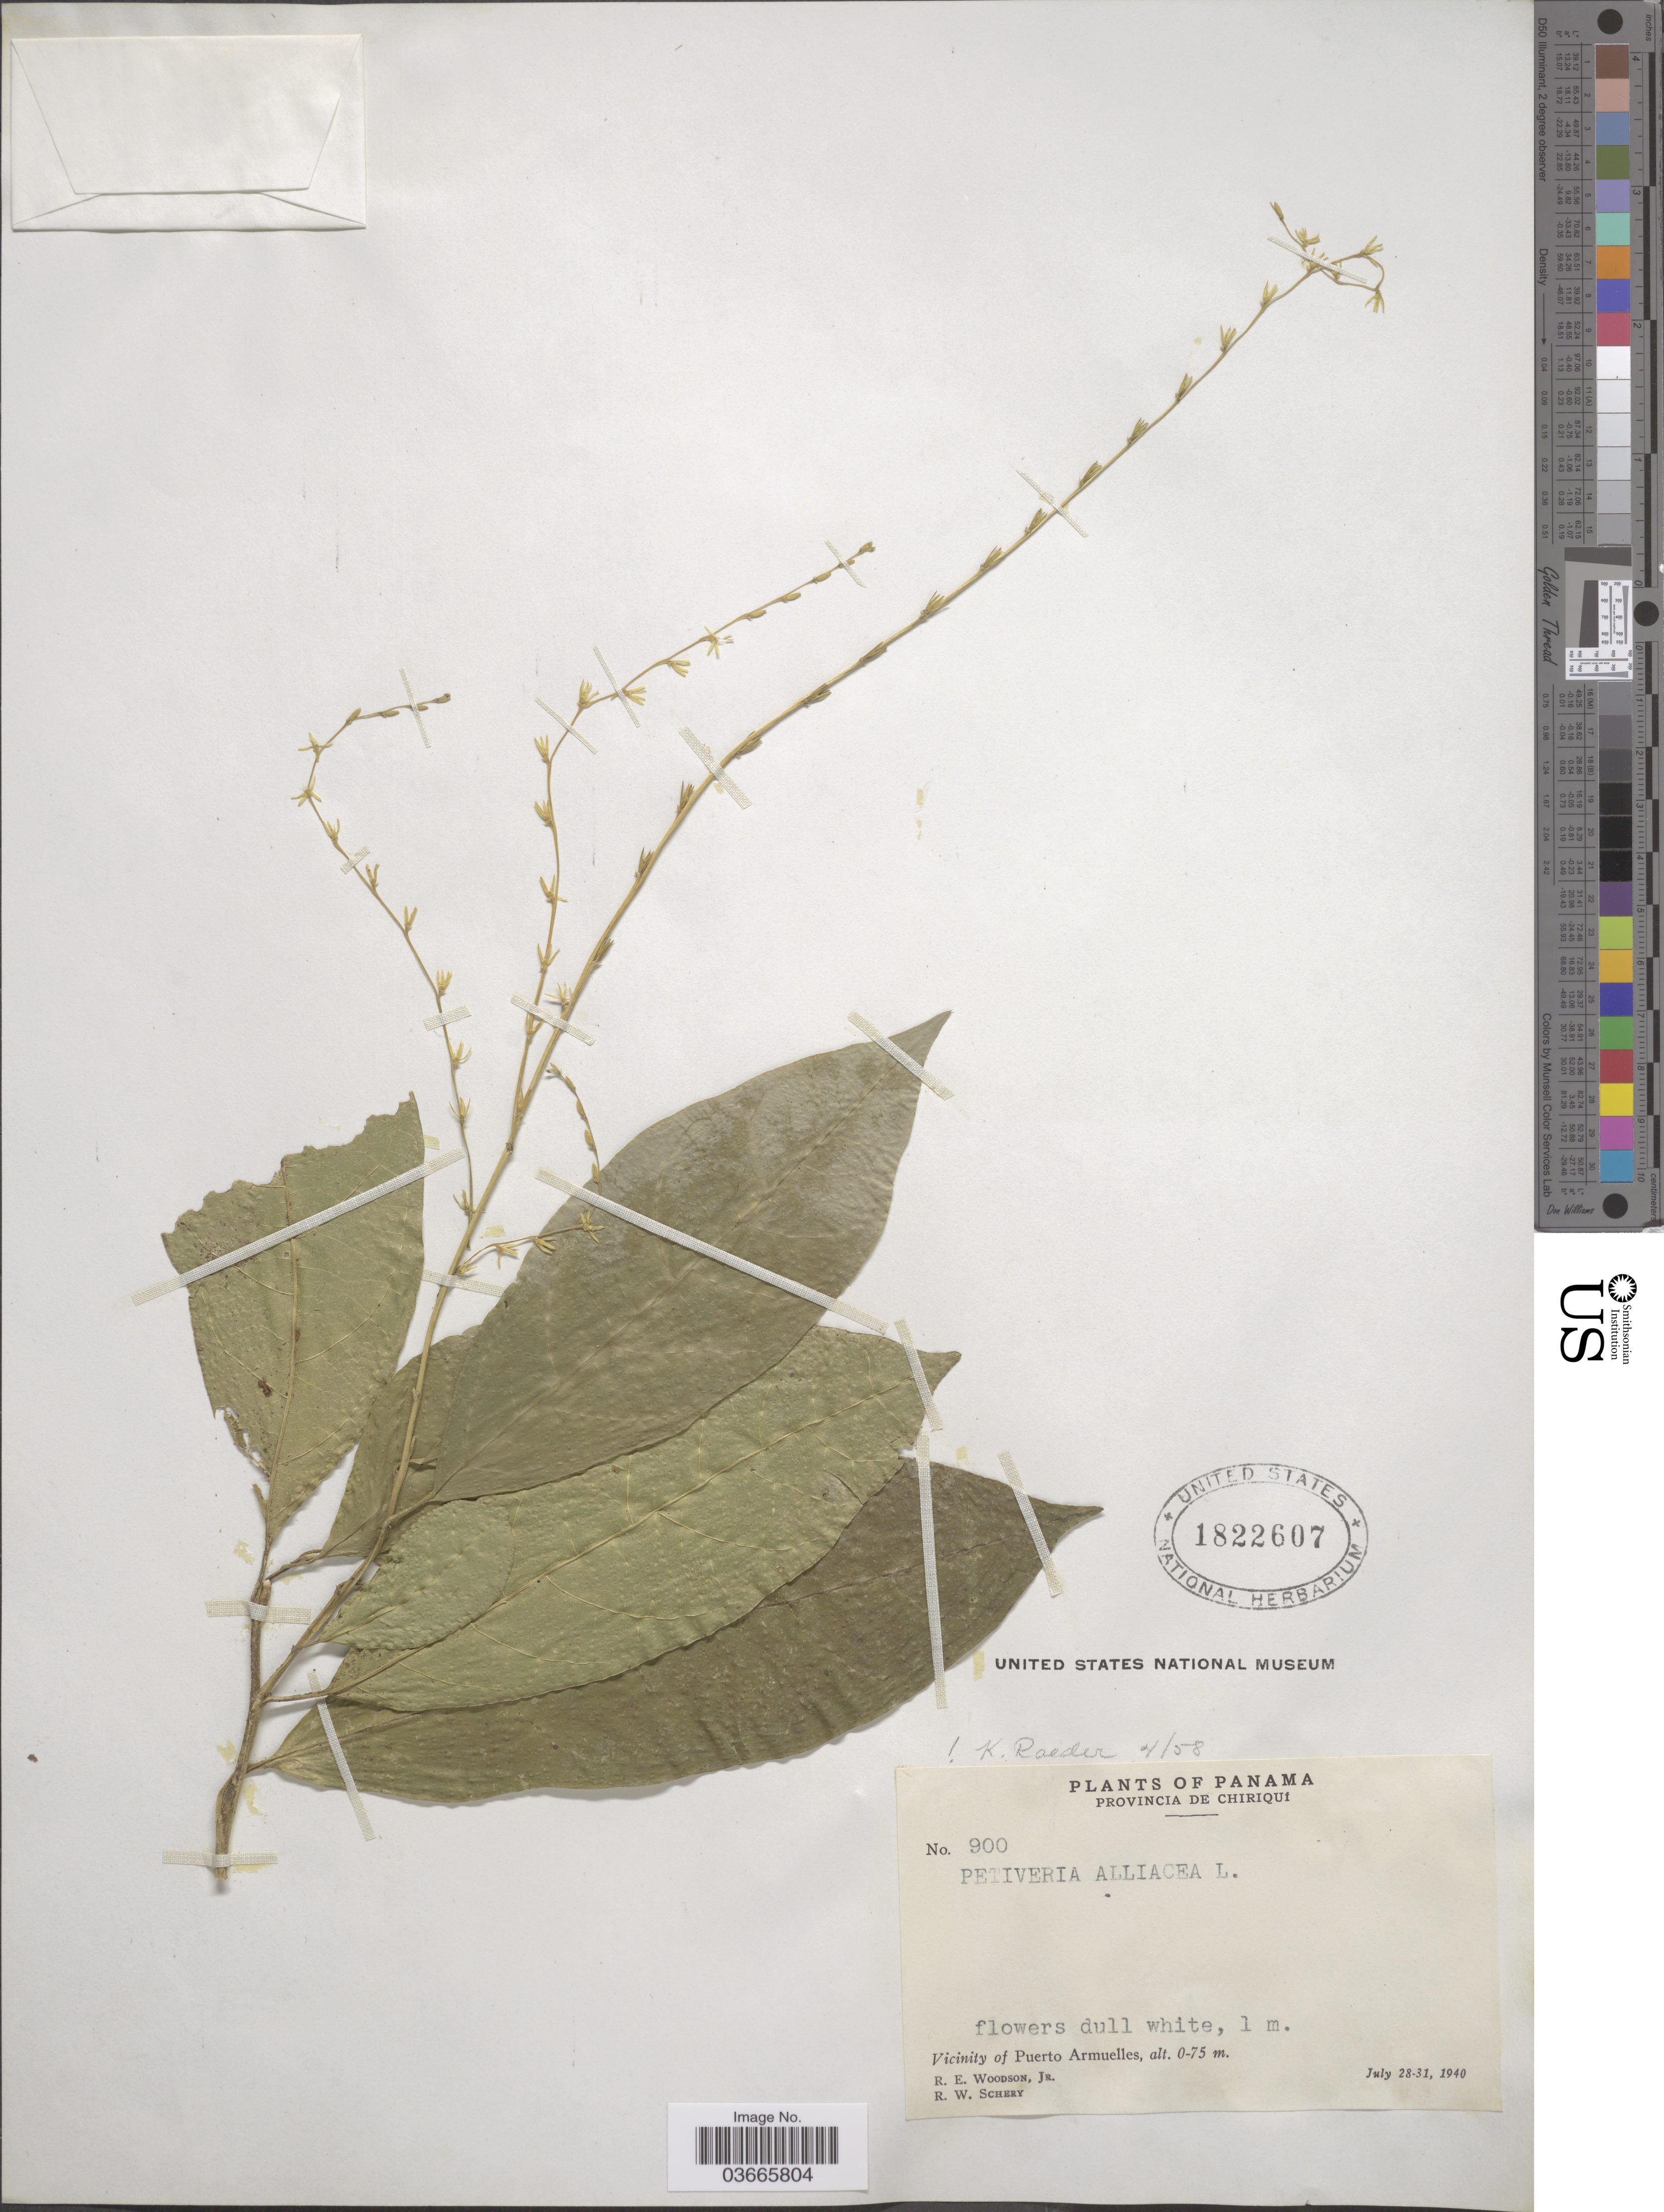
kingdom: Plantae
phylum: Tracheophyta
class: Magnoliopsida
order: Caryophyllales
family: Phytolaccaceae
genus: Petiveria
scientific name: Petiveria alliacea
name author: L.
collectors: R. E. Woodson & R. W. Schery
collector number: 900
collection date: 1940-07-28/1940-07-31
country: Panama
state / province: Chiriqui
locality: Vicinity of Puerto Armuelles.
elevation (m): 0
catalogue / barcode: US 1822607